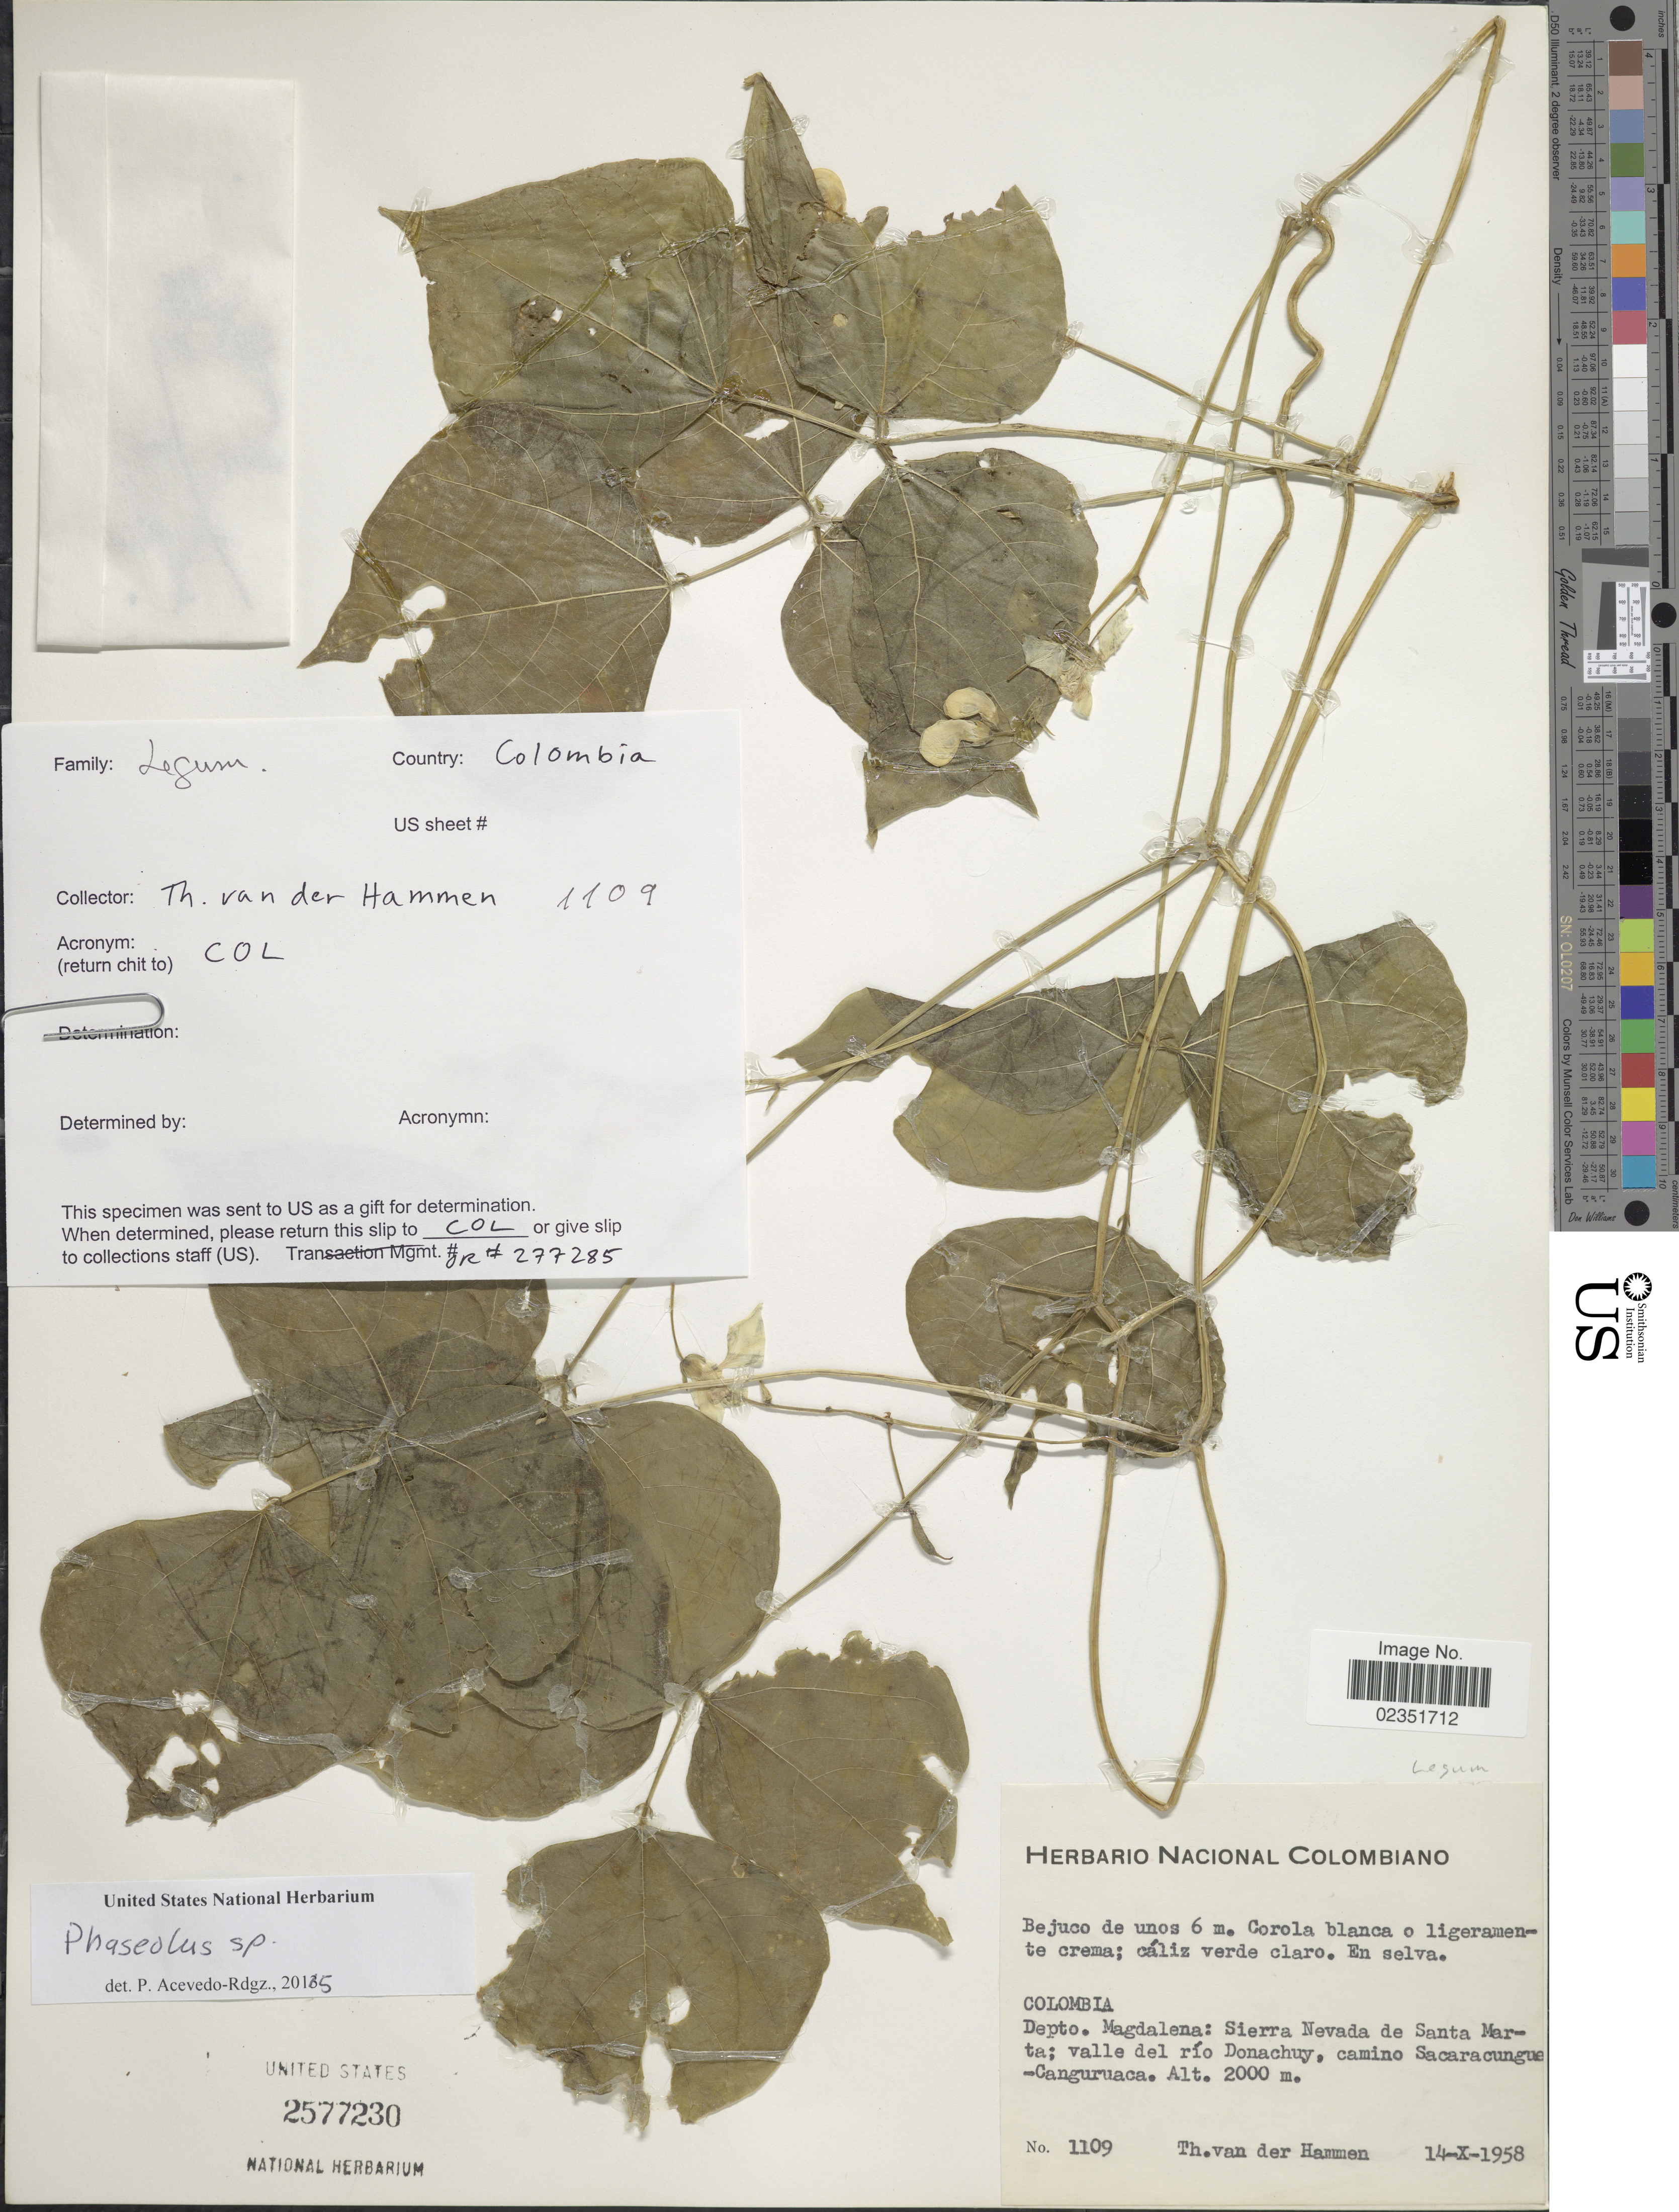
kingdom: Plantae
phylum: Tracheophyta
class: Magnoliopsida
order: Fabales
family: Fabaceae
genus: Phaseolus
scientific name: Phaseolus sp.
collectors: T. Hammen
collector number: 1109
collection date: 1958-10-14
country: Colombia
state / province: Magdalena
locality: Sierra Nevada de Santa Marta; valle del rio Donachuy, camino Sacaracungue - Canguruaca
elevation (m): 2000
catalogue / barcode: US 2577230